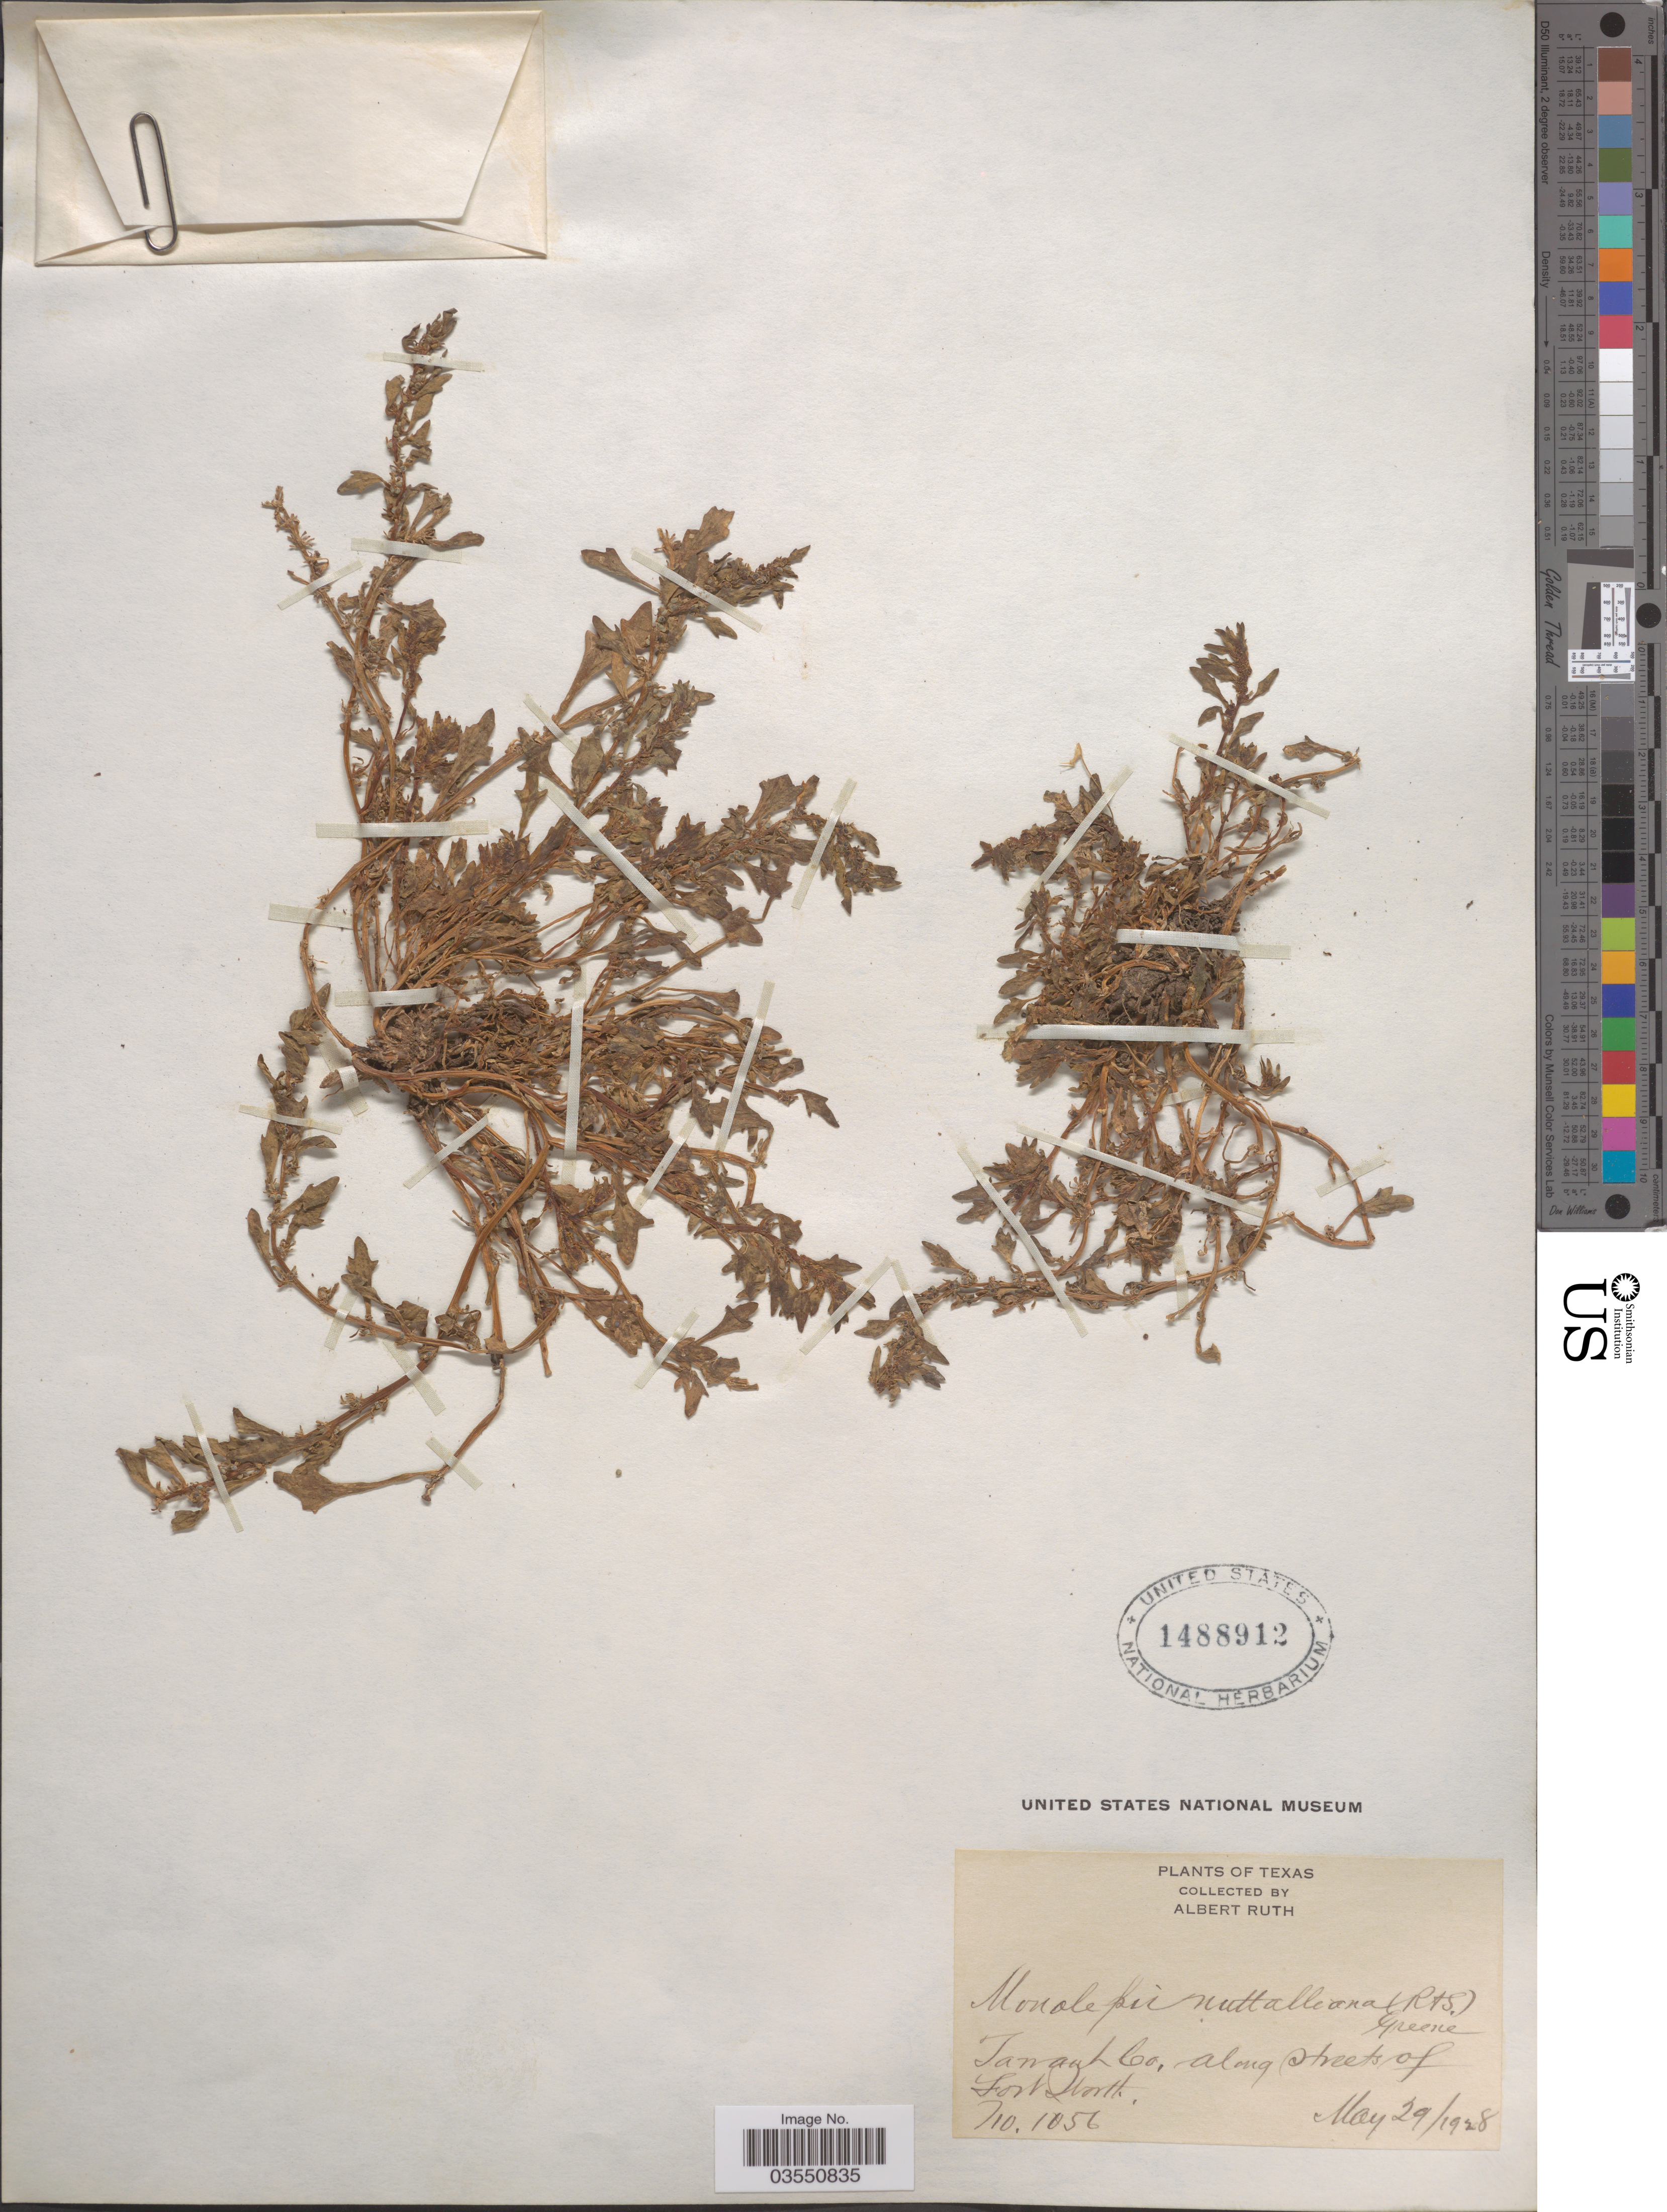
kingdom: Plantae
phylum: Tracheophyta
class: Magnoliopsida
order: Caryophyllales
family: Amaranthaceae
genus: Blitum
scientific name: Blitum nuttallianum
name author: Schult.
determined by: U.S. National Herbarium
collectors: A. Ruth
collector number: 1056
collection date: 1928-05-29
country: United States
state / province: Texas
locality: Tarrant Co. Along streets of Fort Worth.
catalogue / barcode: US 1488912